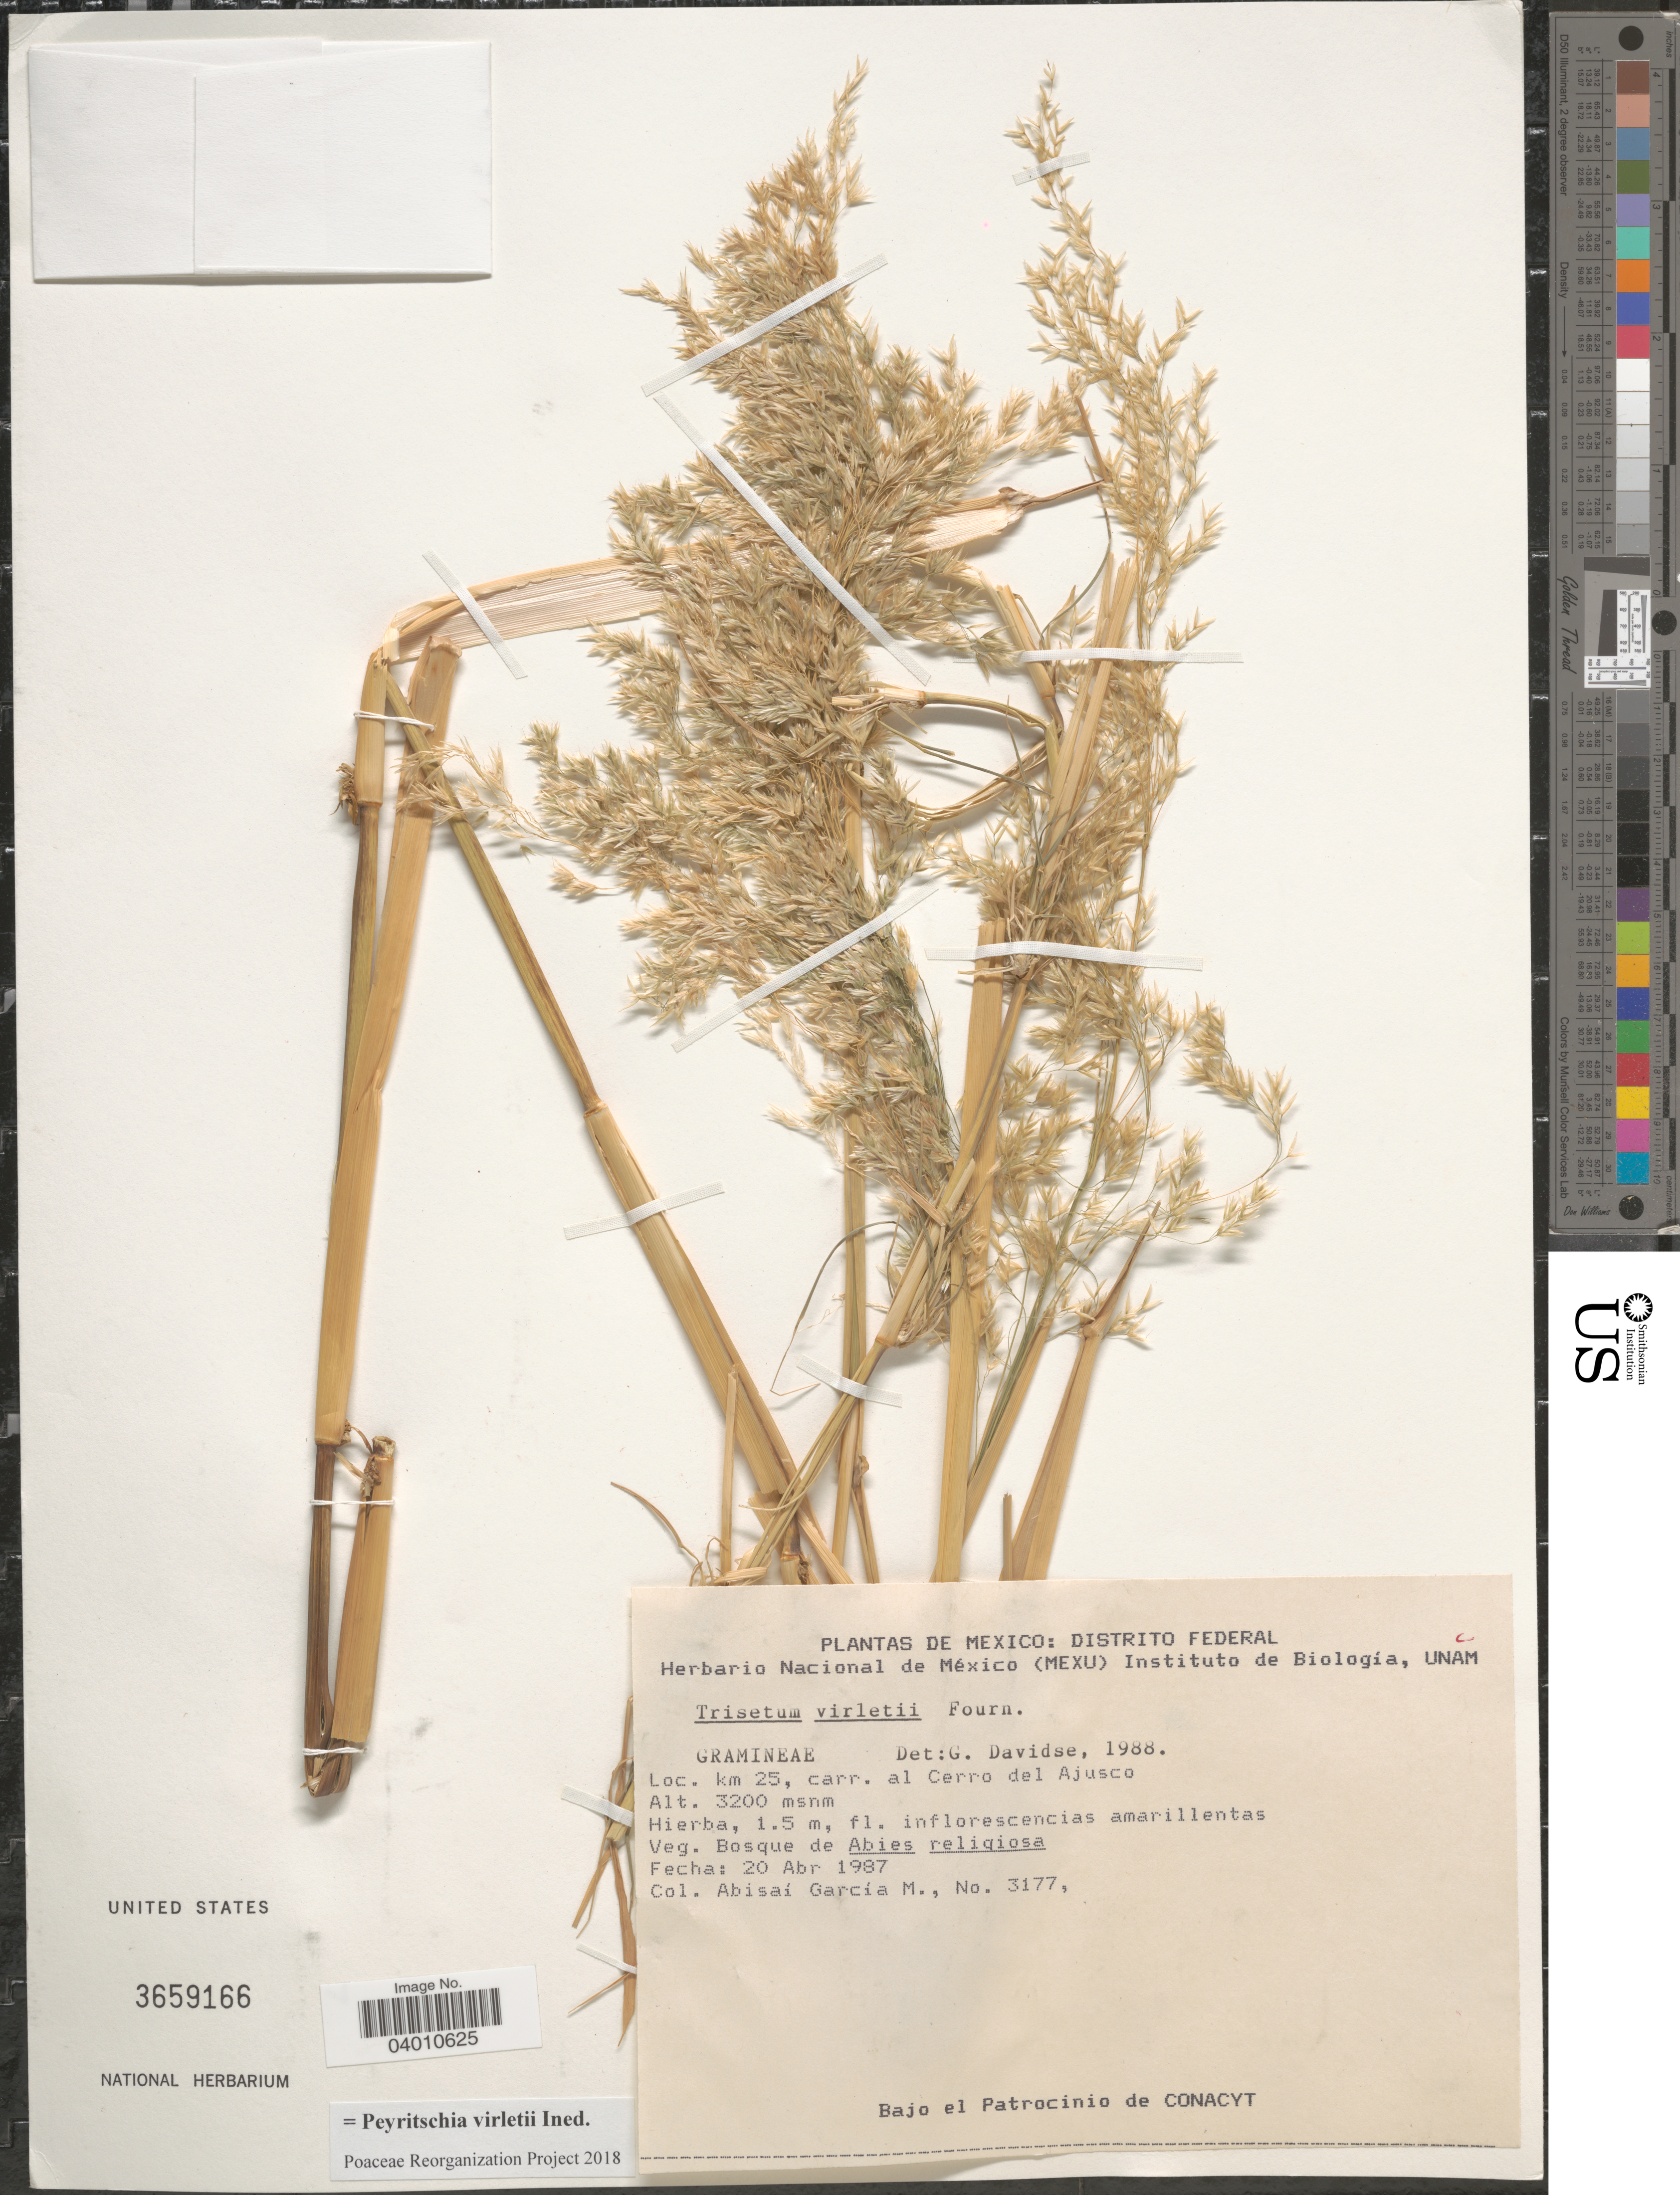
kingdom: Plantae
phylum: Tracheophyta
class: Liliopsida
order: Poales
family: Poaceae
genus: Peyritschia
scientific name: Peyritschia virletii ined.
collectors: A. García M.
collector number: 3177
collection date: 1987-04-20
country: Mexico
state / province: Distrito Federal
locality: Km 25, carr. al Cerro del Ajusco.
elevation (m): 3200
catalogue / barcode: US 3659166